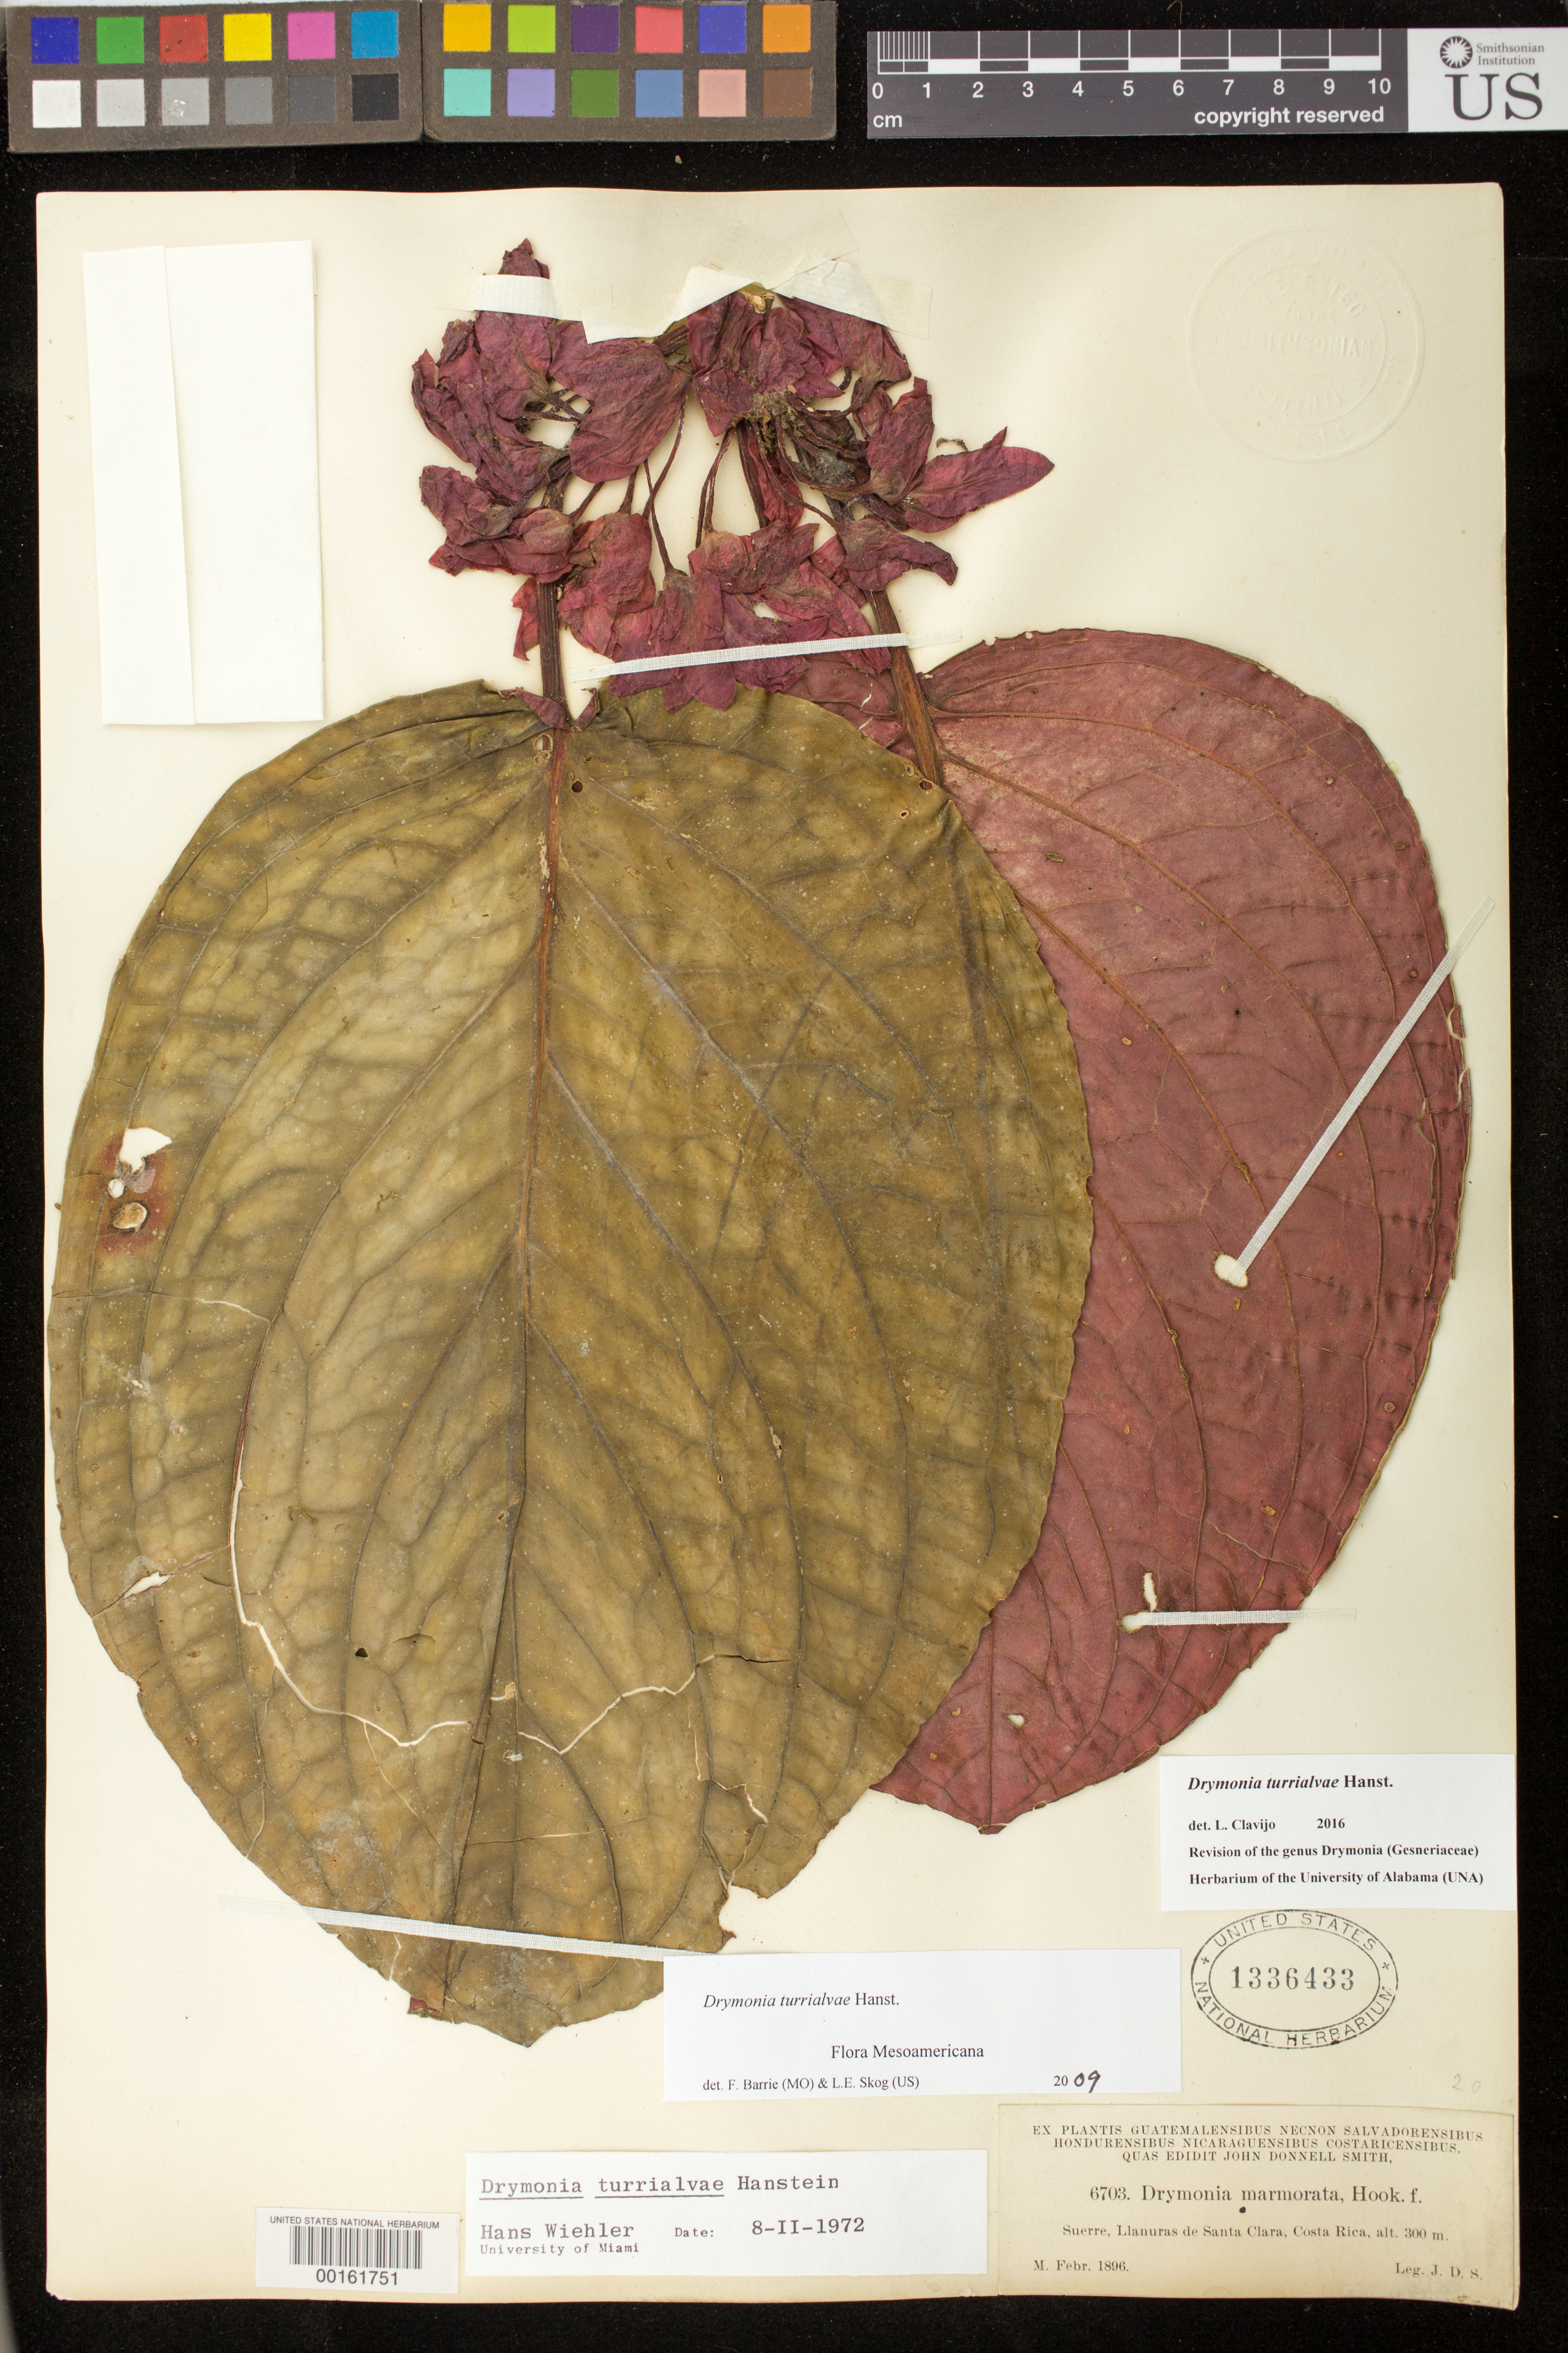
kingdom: Plantae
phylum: Tracheophyta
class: Magnoliopsida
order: Lamiales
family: Gesneriaceae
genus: Drymonia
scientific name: Drymonia turrialvae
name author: Hanst.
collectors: J. Donnell Smith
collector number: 6703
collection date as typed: Feb 1896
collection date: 1896-02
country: Costa Rica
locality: Suerre, Llanuras de Santa Clara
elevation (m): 300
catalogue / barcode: US 1336433